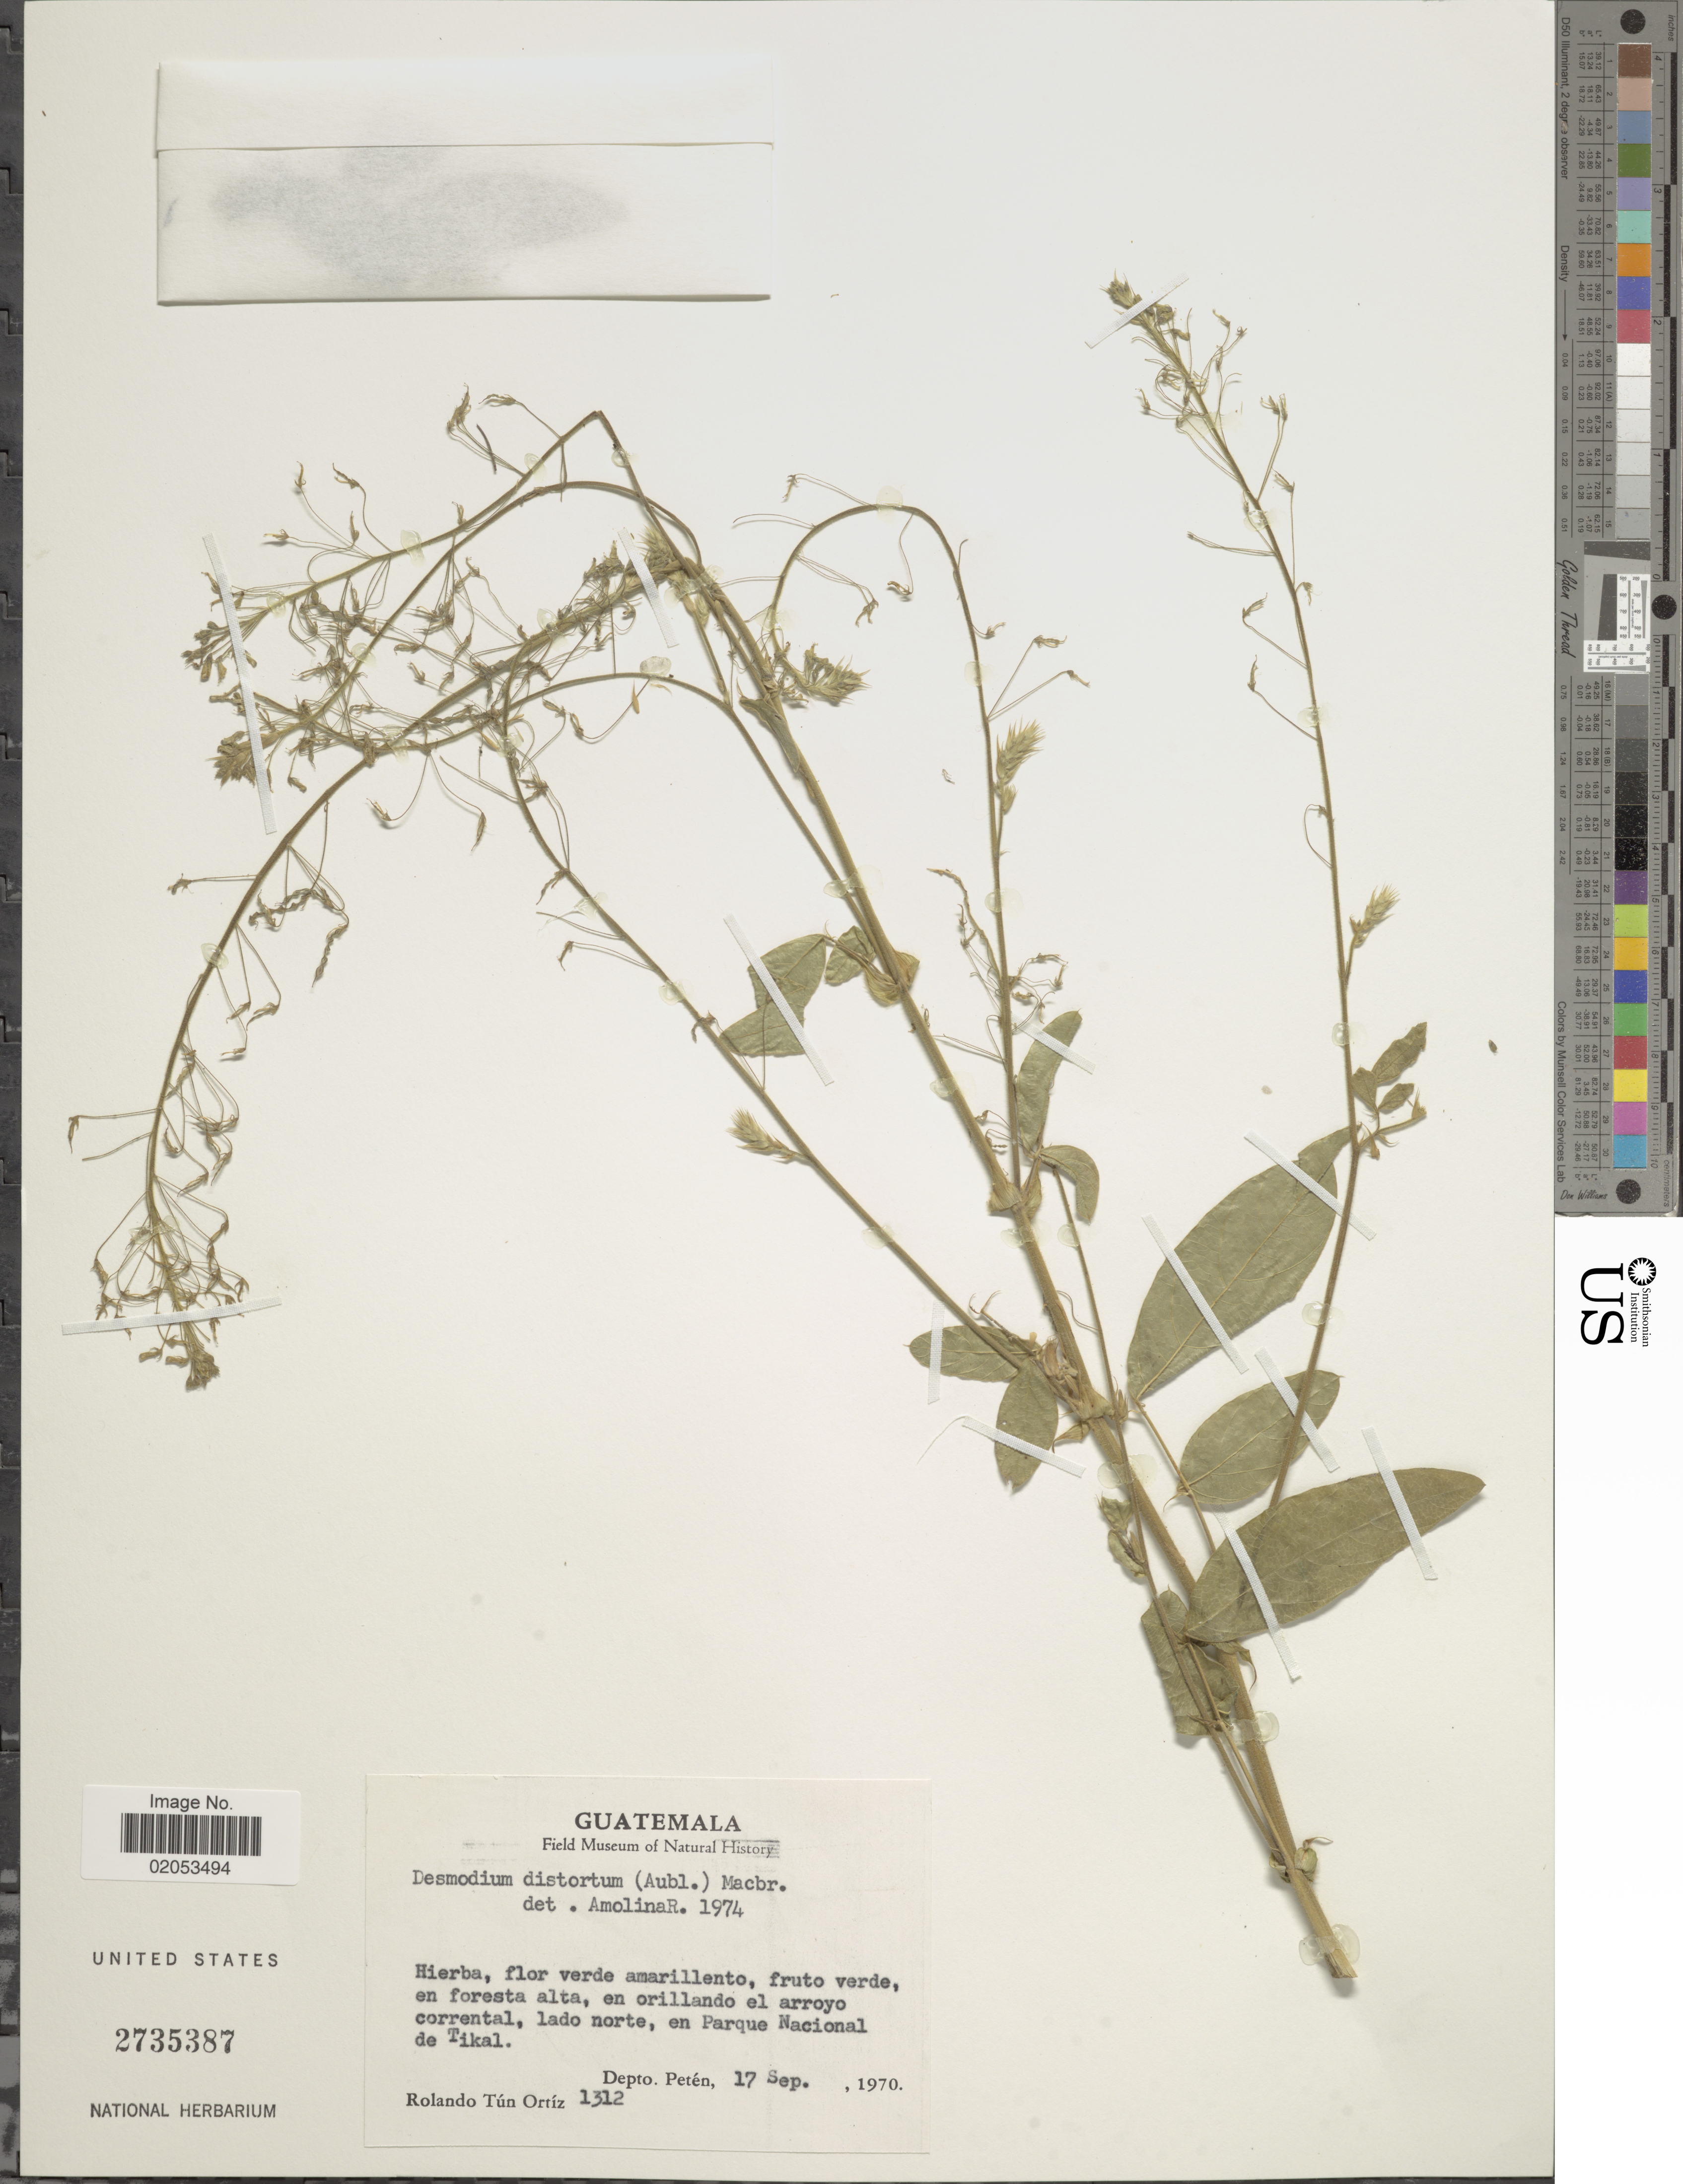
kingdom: Plantae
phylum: Tracheophyta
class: Magnoliopsida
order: Fabales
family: Fabaceae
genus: Desmodium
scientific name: Desmodium distortum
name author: (Aubl.) J.F. Macbr.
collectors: R. T. Ortíz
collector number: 1312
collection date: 1970-09-17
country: Guatemala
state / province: El Petén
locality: En orillando el arroyo corrental, aldo norte, en Parque Nacional de Tikal, Depto Petén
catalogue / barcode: US 2735387